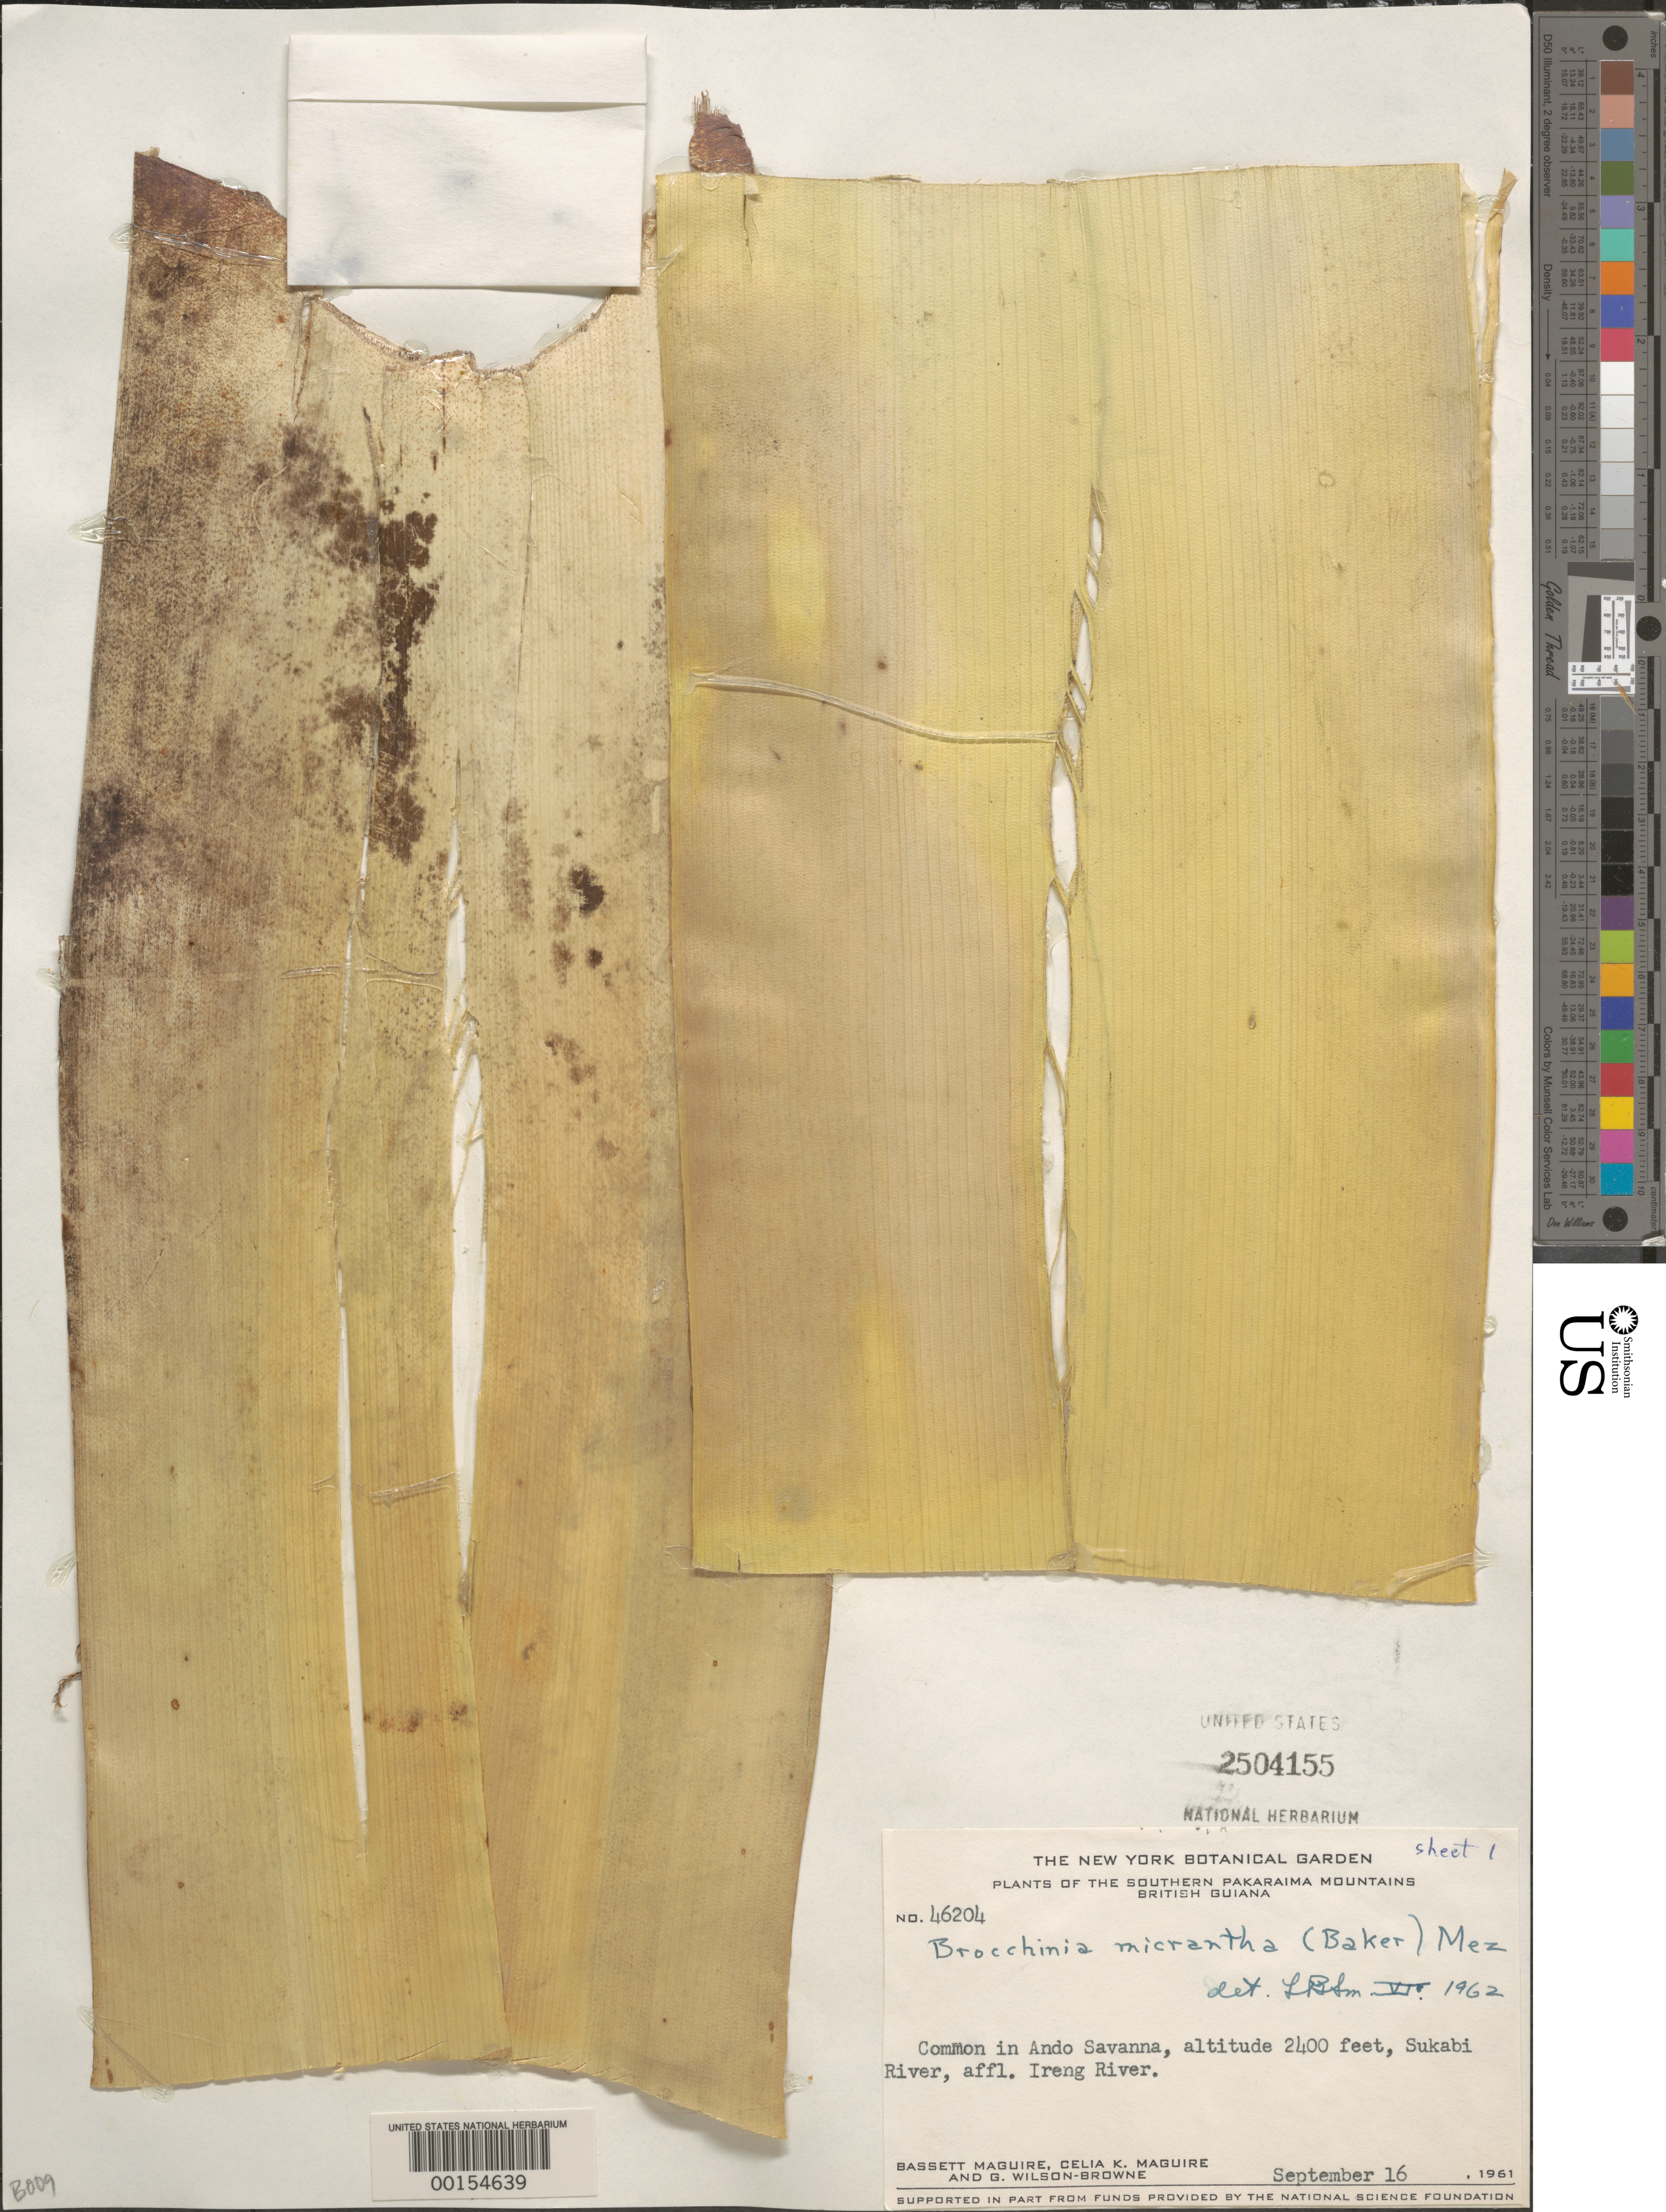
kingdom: Plantae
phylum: Tracheophyta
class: Liliopsida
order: Poales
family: Bromeliaceae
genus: Brocchinia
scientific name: Brocchinia micrantha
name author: (Baker) Mez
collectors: B. Maguire, C. K. Maguire & G. Wilson-Browne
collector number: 46204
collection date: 1961-09-16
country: Guyana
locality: The Southern Pakaraima Mountains. British Guiana. Common in Ando Savanna, Sukabi River, affl. Ireng River.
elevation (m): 732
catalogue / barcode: US 2504155